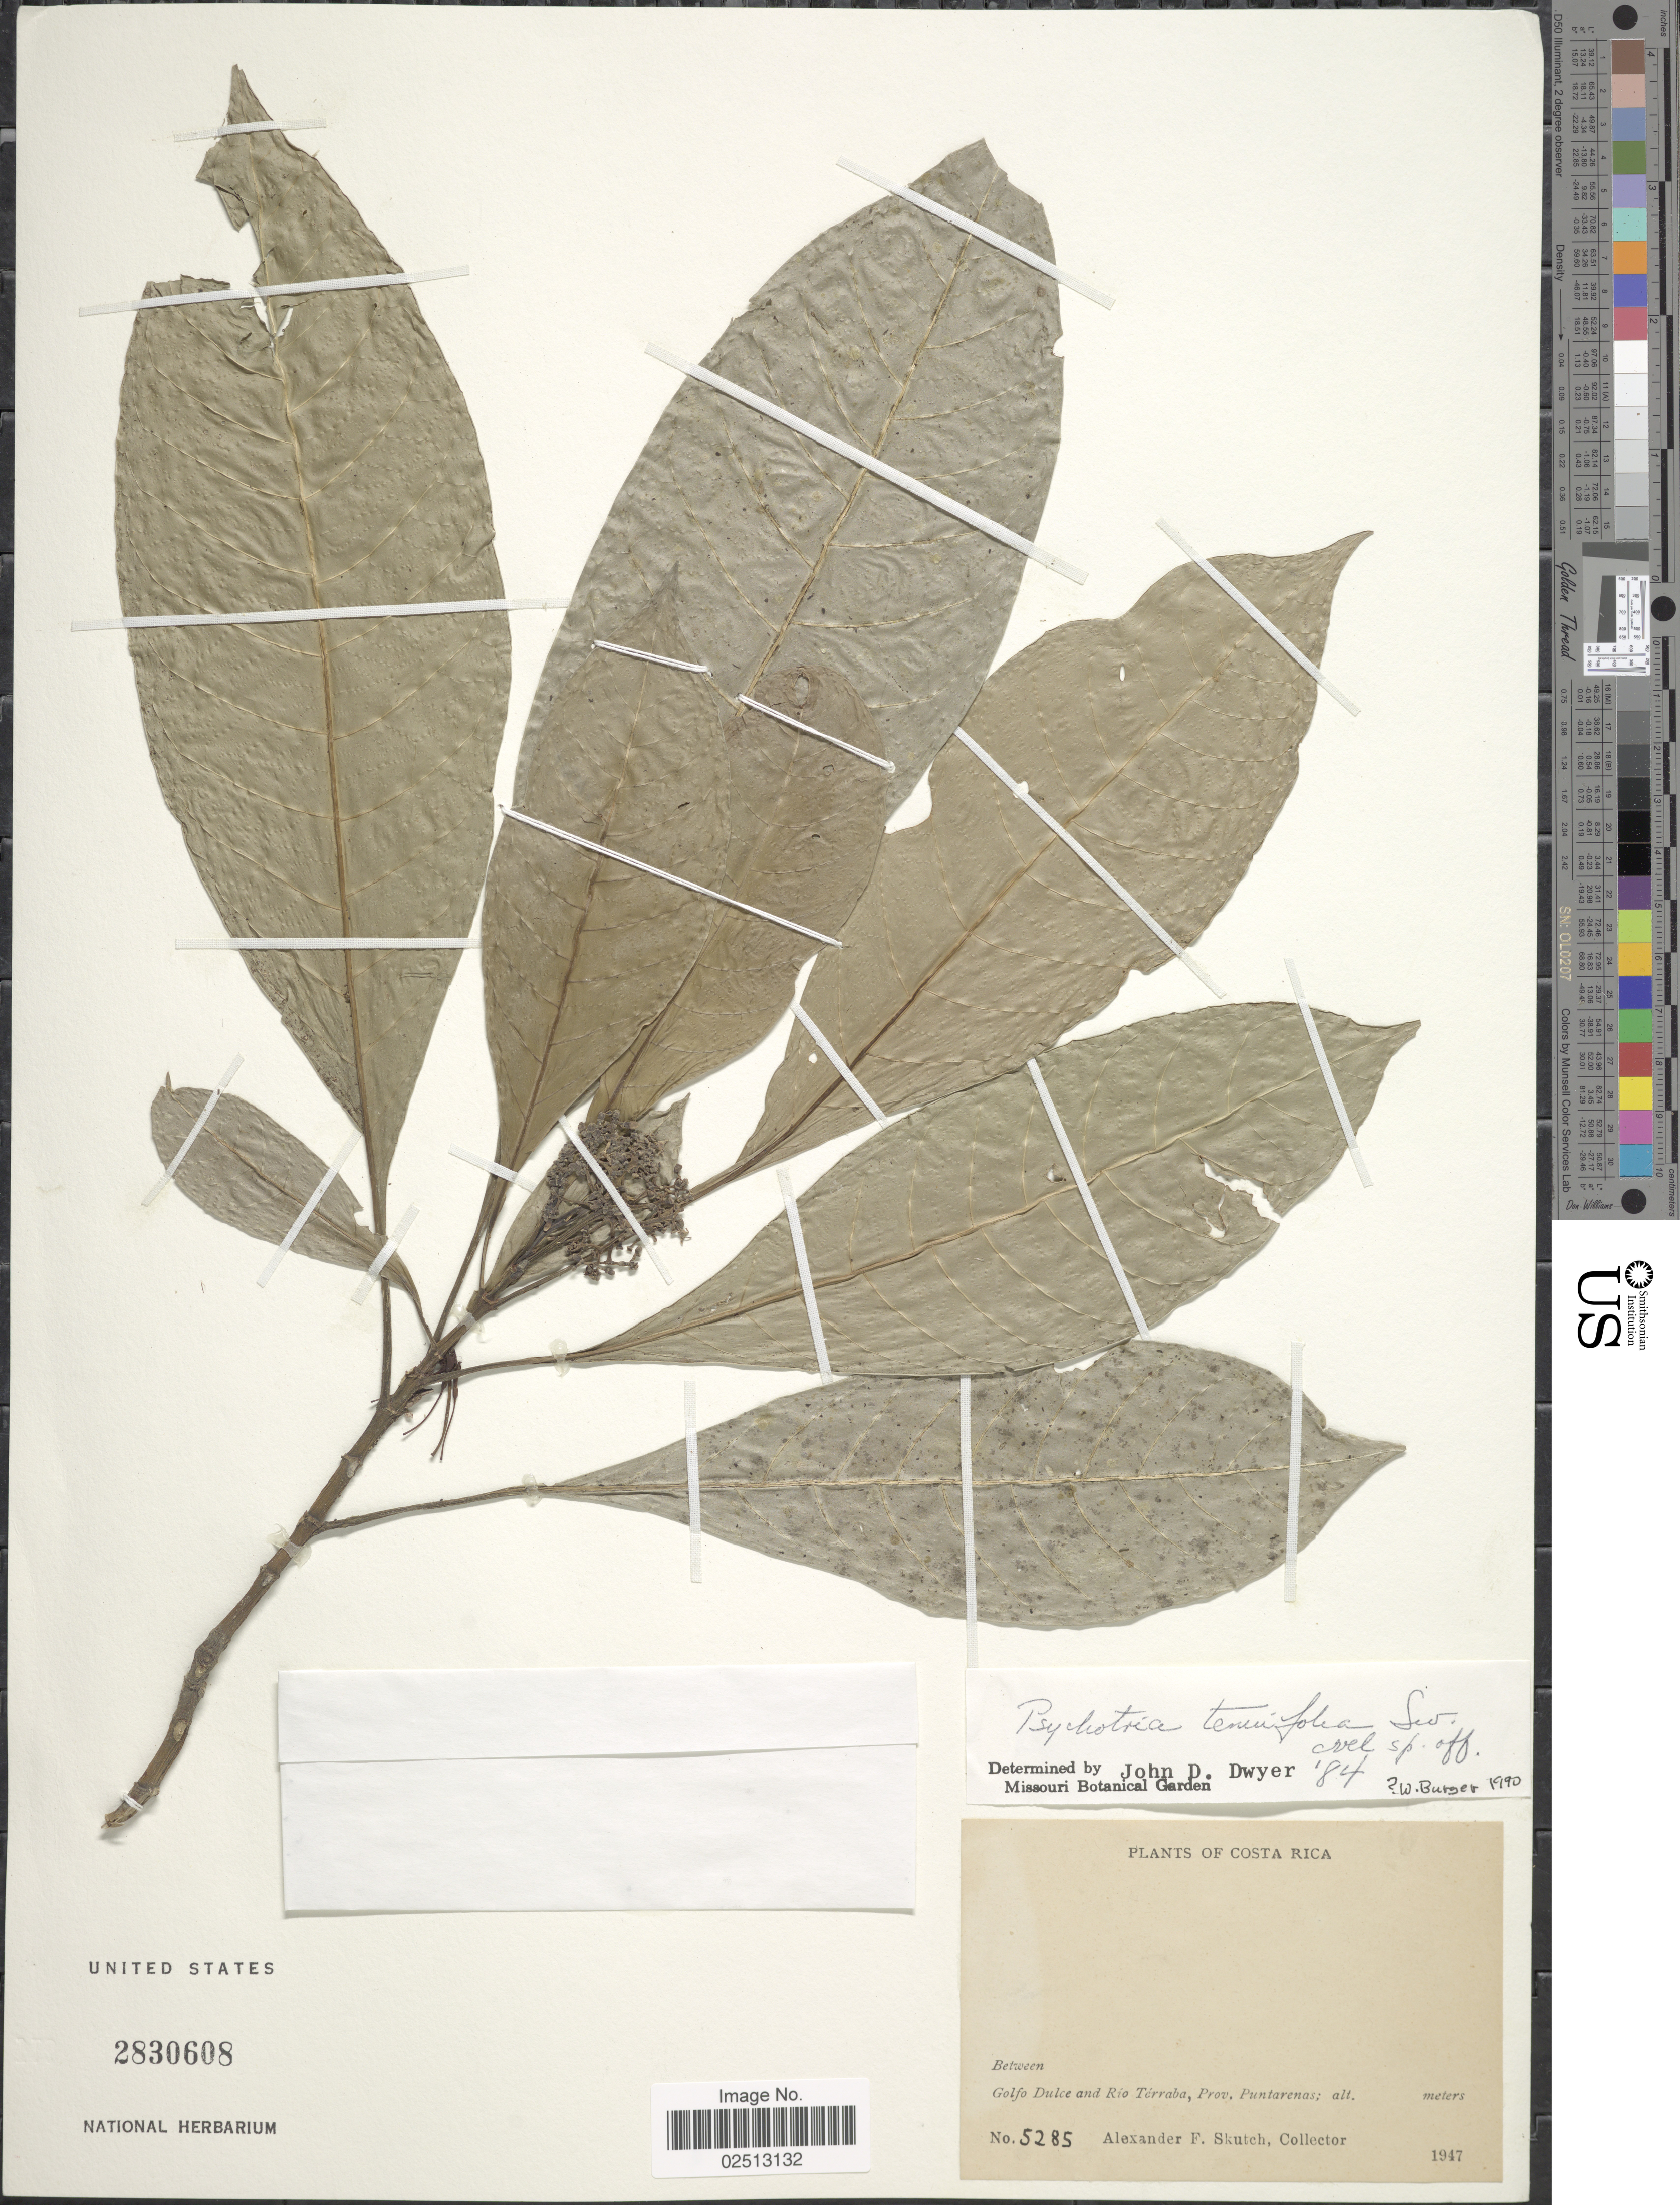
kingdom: Plantae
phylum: Tracheophyta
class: Magnoliopsida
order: Gentianales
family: Rubiaceae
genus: Psychotria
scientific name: Psychotria tenuifolia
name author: Sw.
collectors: A. F. Skutch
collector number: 5285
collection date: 1947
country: Costa Rica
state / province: Puntarenas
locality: Golfo Dulce and Rio Terraba, Prov. Puntarenas.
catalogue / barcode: US 2830608